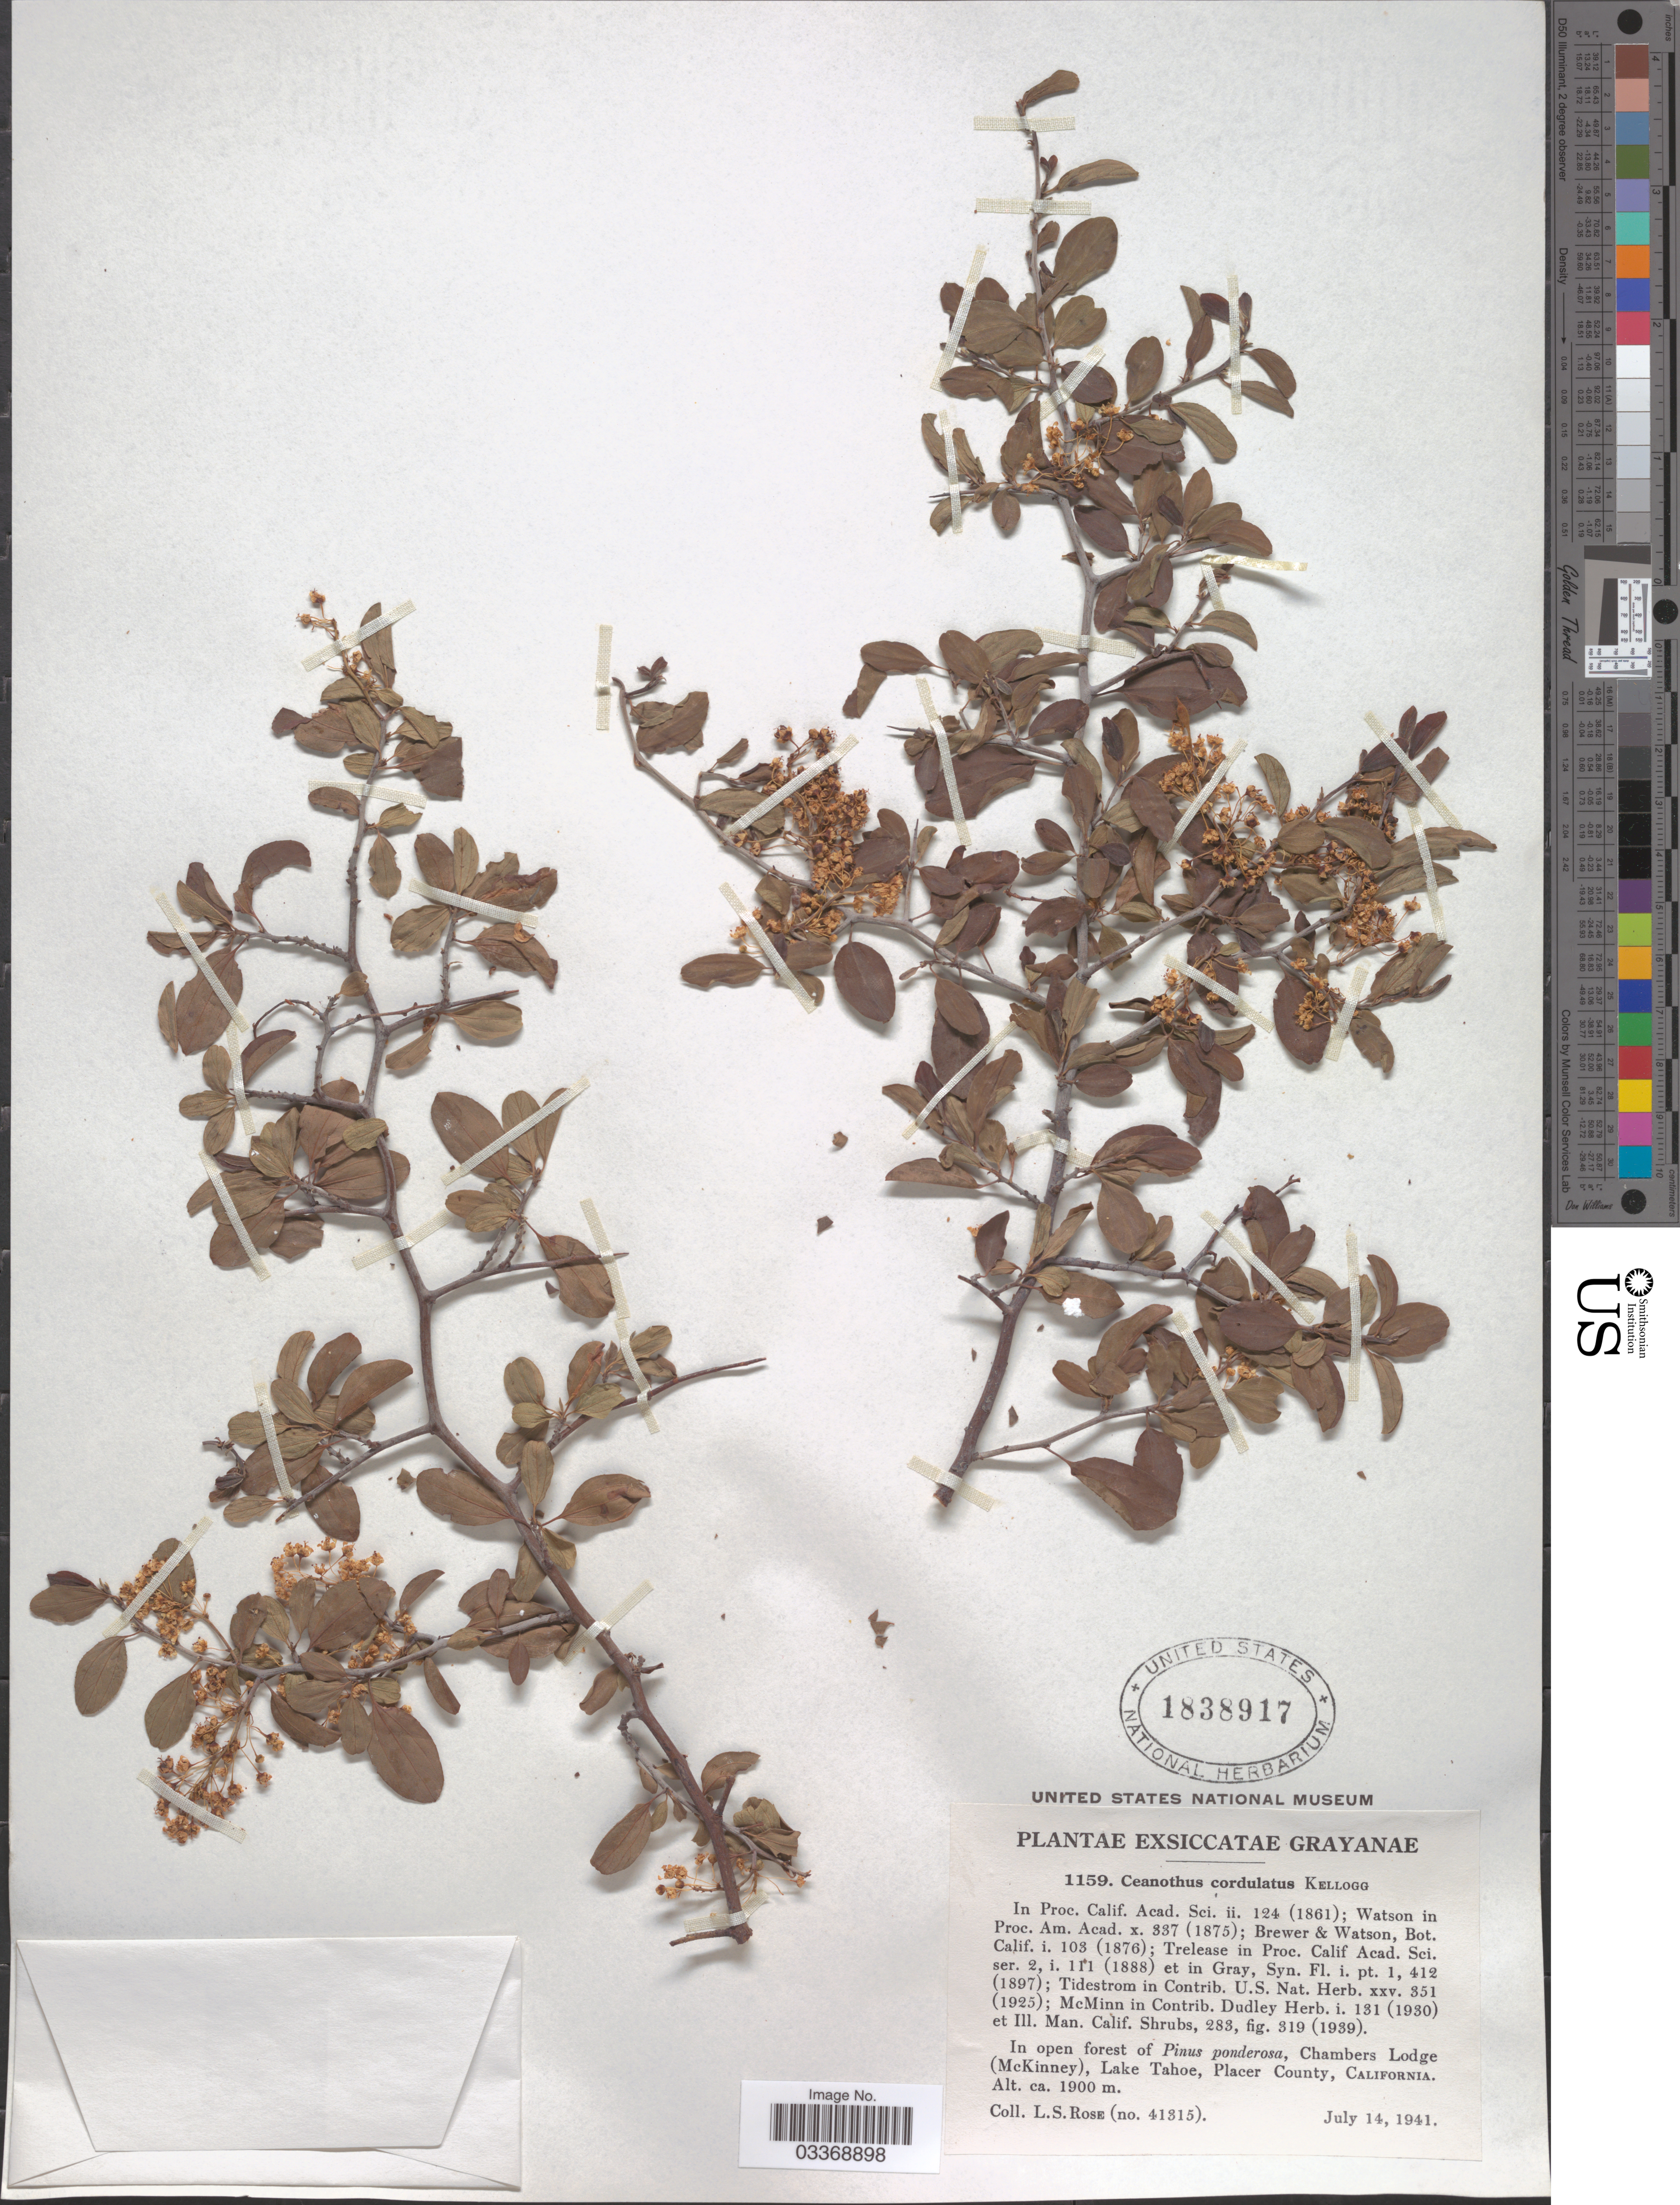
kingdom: Plantae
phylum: Tracheophyta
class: Magnoliopsida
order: Rosales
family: Rhamnaceae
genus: Ceanothus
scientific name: Ceanothus cordulatus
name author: Kellogg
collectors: L. S. Rose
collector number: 41315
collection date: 1941-07-14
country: United States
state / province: California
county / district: Placer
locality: Chambers Lodge (McKinney), Lake Tahoe, Placer County.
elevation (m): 1900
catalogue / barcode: US 1838917